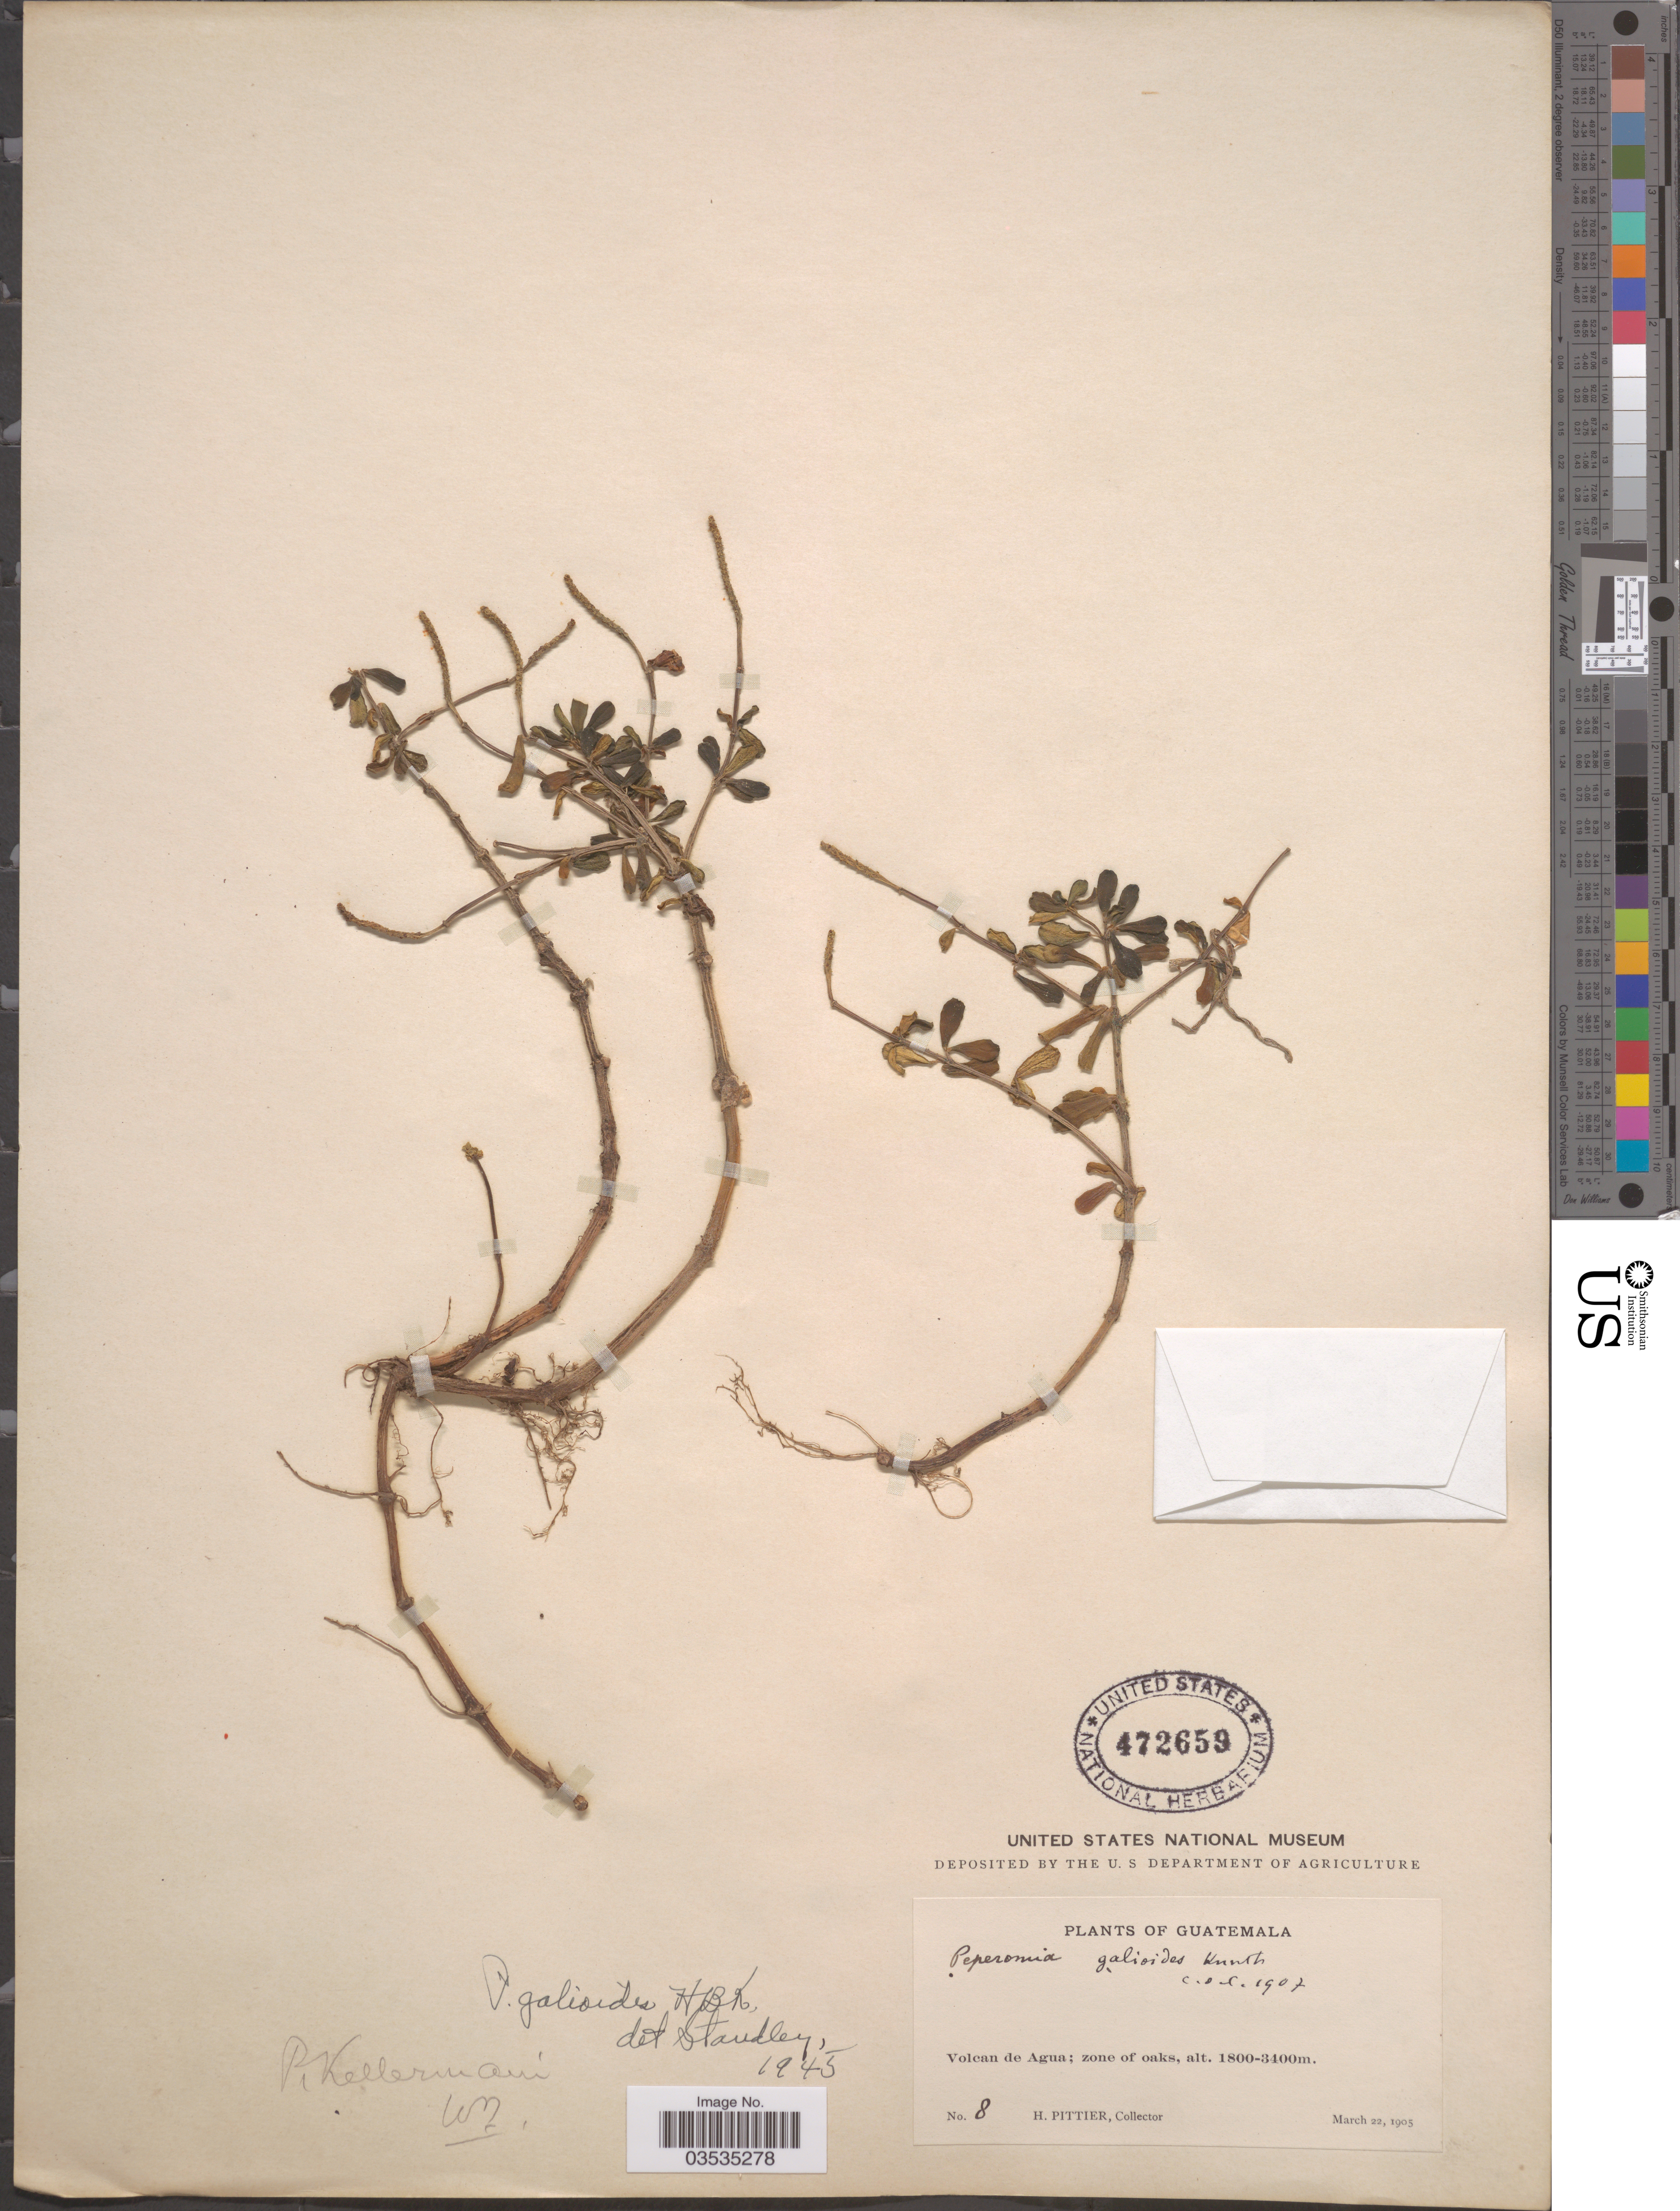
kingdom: Plantae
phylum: Tracheophyta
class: Magnoliopsida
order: Piperales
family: Piperaceae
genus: Peperomia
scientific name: Peperomia leptophylla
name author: Miq.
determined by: Jiménez, José Estaban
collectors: H. F. Pittier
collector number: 8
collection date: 1905-03-22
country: Guatemala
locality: Volcan de agua; zone of oaks.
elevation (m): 1800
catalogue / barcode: US 472659